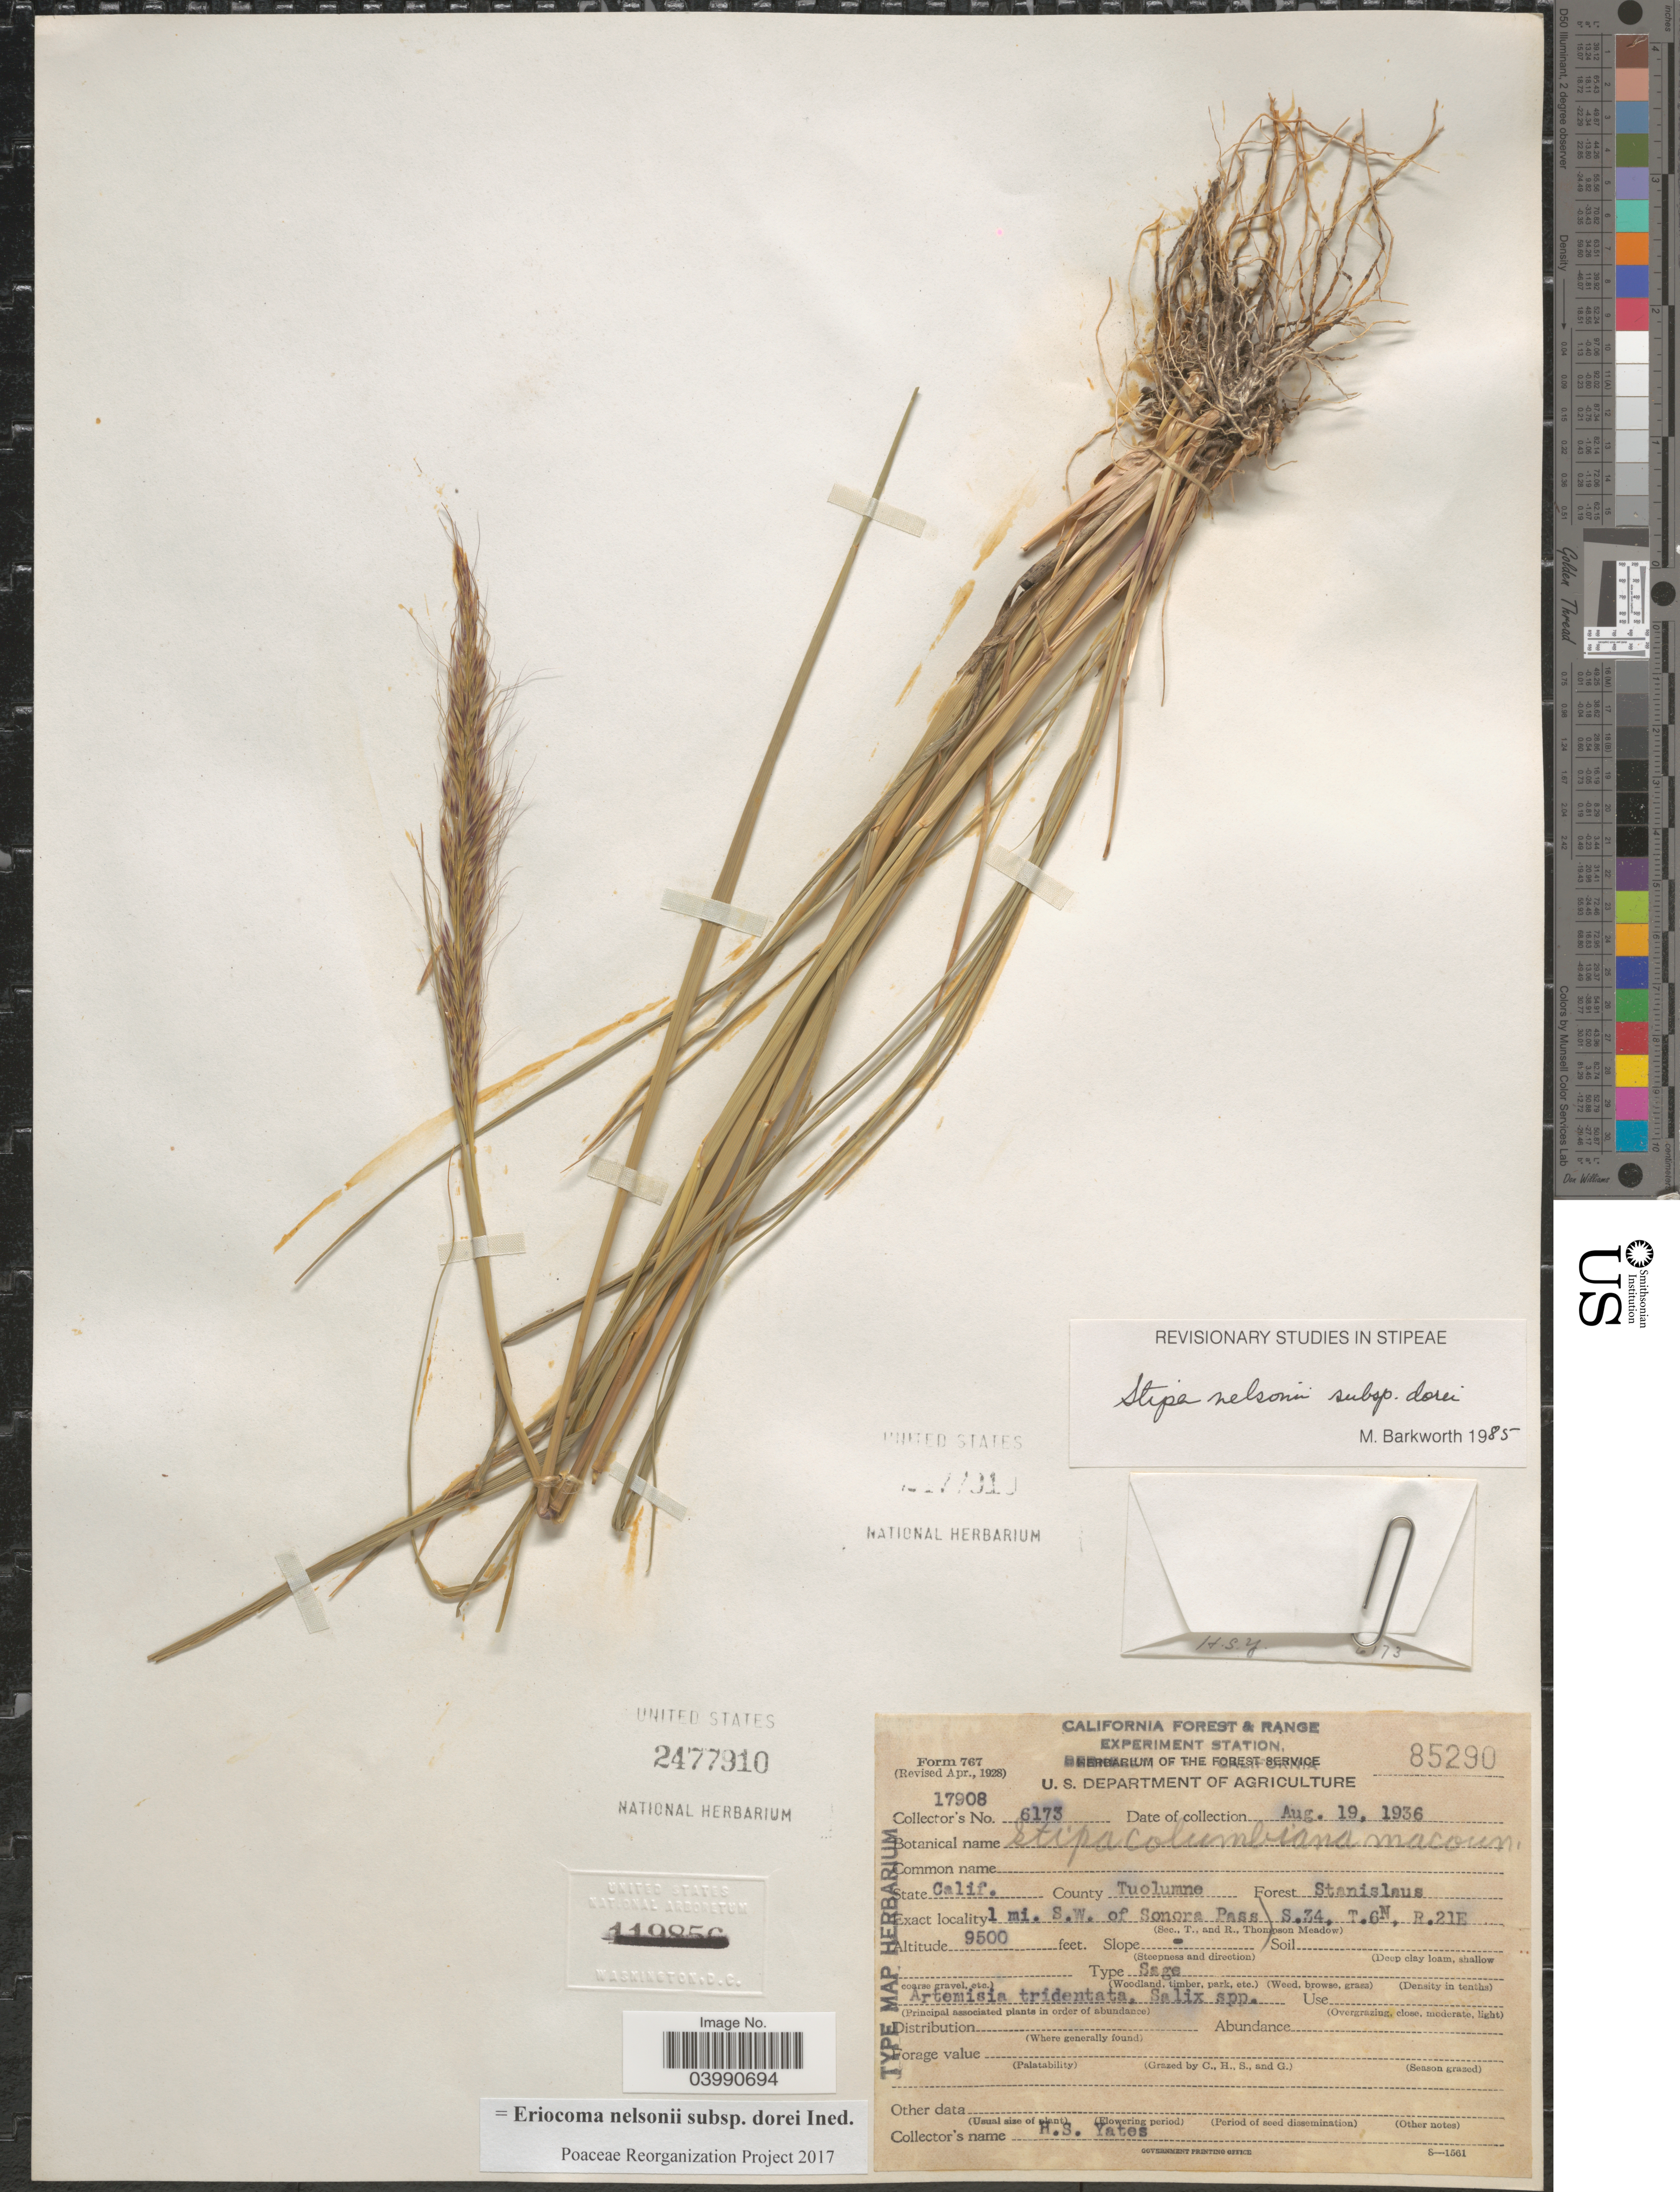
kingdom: Plantae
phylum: Tracheophyta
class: Liliopsida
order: Poales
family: Poaceae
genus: Eriocoma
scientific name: Eriocoma nelsonii subsp. dorei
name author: (Barkworth & J. Maze) Romasch.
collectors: H. S. Yates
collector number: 6173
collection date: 1936-08-19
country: United States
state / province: California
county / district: Tuolumne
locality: County Tuolumne. Forest Stanislaus. 1 mi. S.W. of Sonora Pass S.34, T.6N, R.21E.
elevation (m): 2896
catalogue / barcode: US 2477910